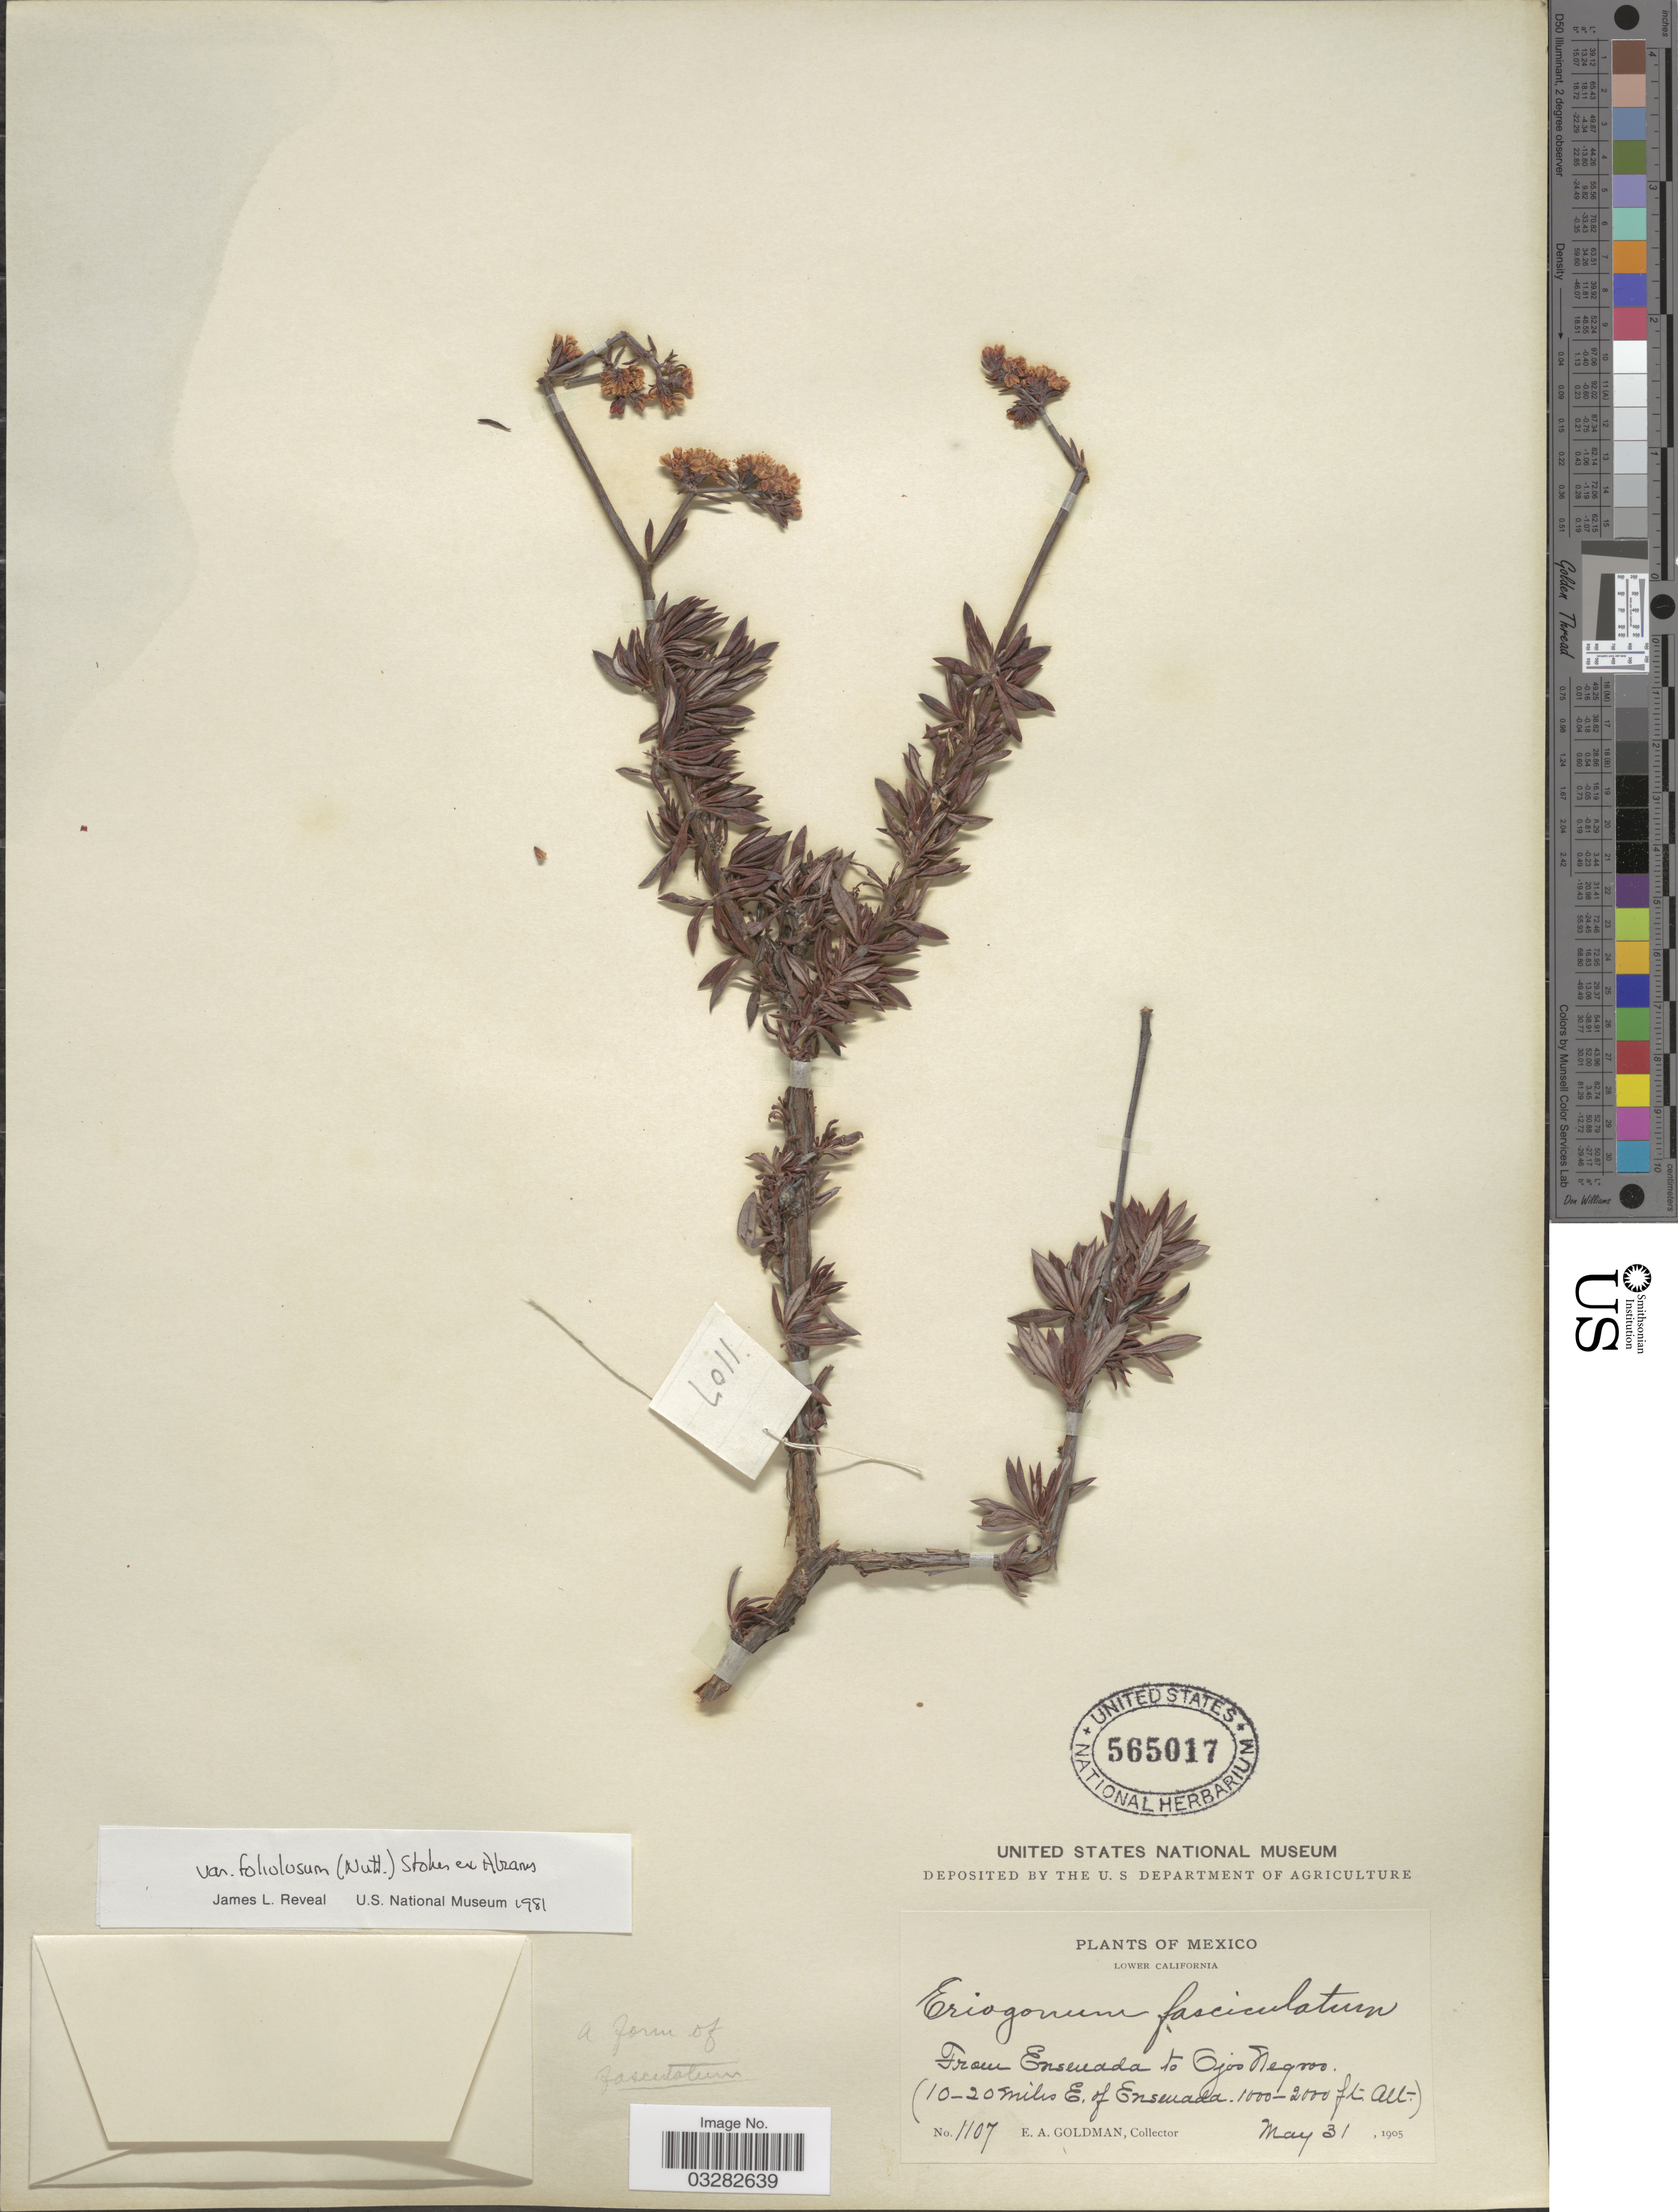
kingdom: Plantae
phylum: Tracheophyta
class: Magnoliopsida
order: Caryophyllales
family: Polygonaceae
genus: Eriogonum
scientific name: Eriogonum fasciculatum var. foliolosum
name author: (Nutt.) S. Stokes ex Abrams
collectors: E. A. Goldman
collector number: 1107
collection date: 1905-05-31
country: Mexico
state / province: Baja California Norte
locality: Lower California. From Ensenada to Ojos Negros. (10-20 miles E. of Ensenada.)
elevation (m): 305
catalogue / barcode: US 565017